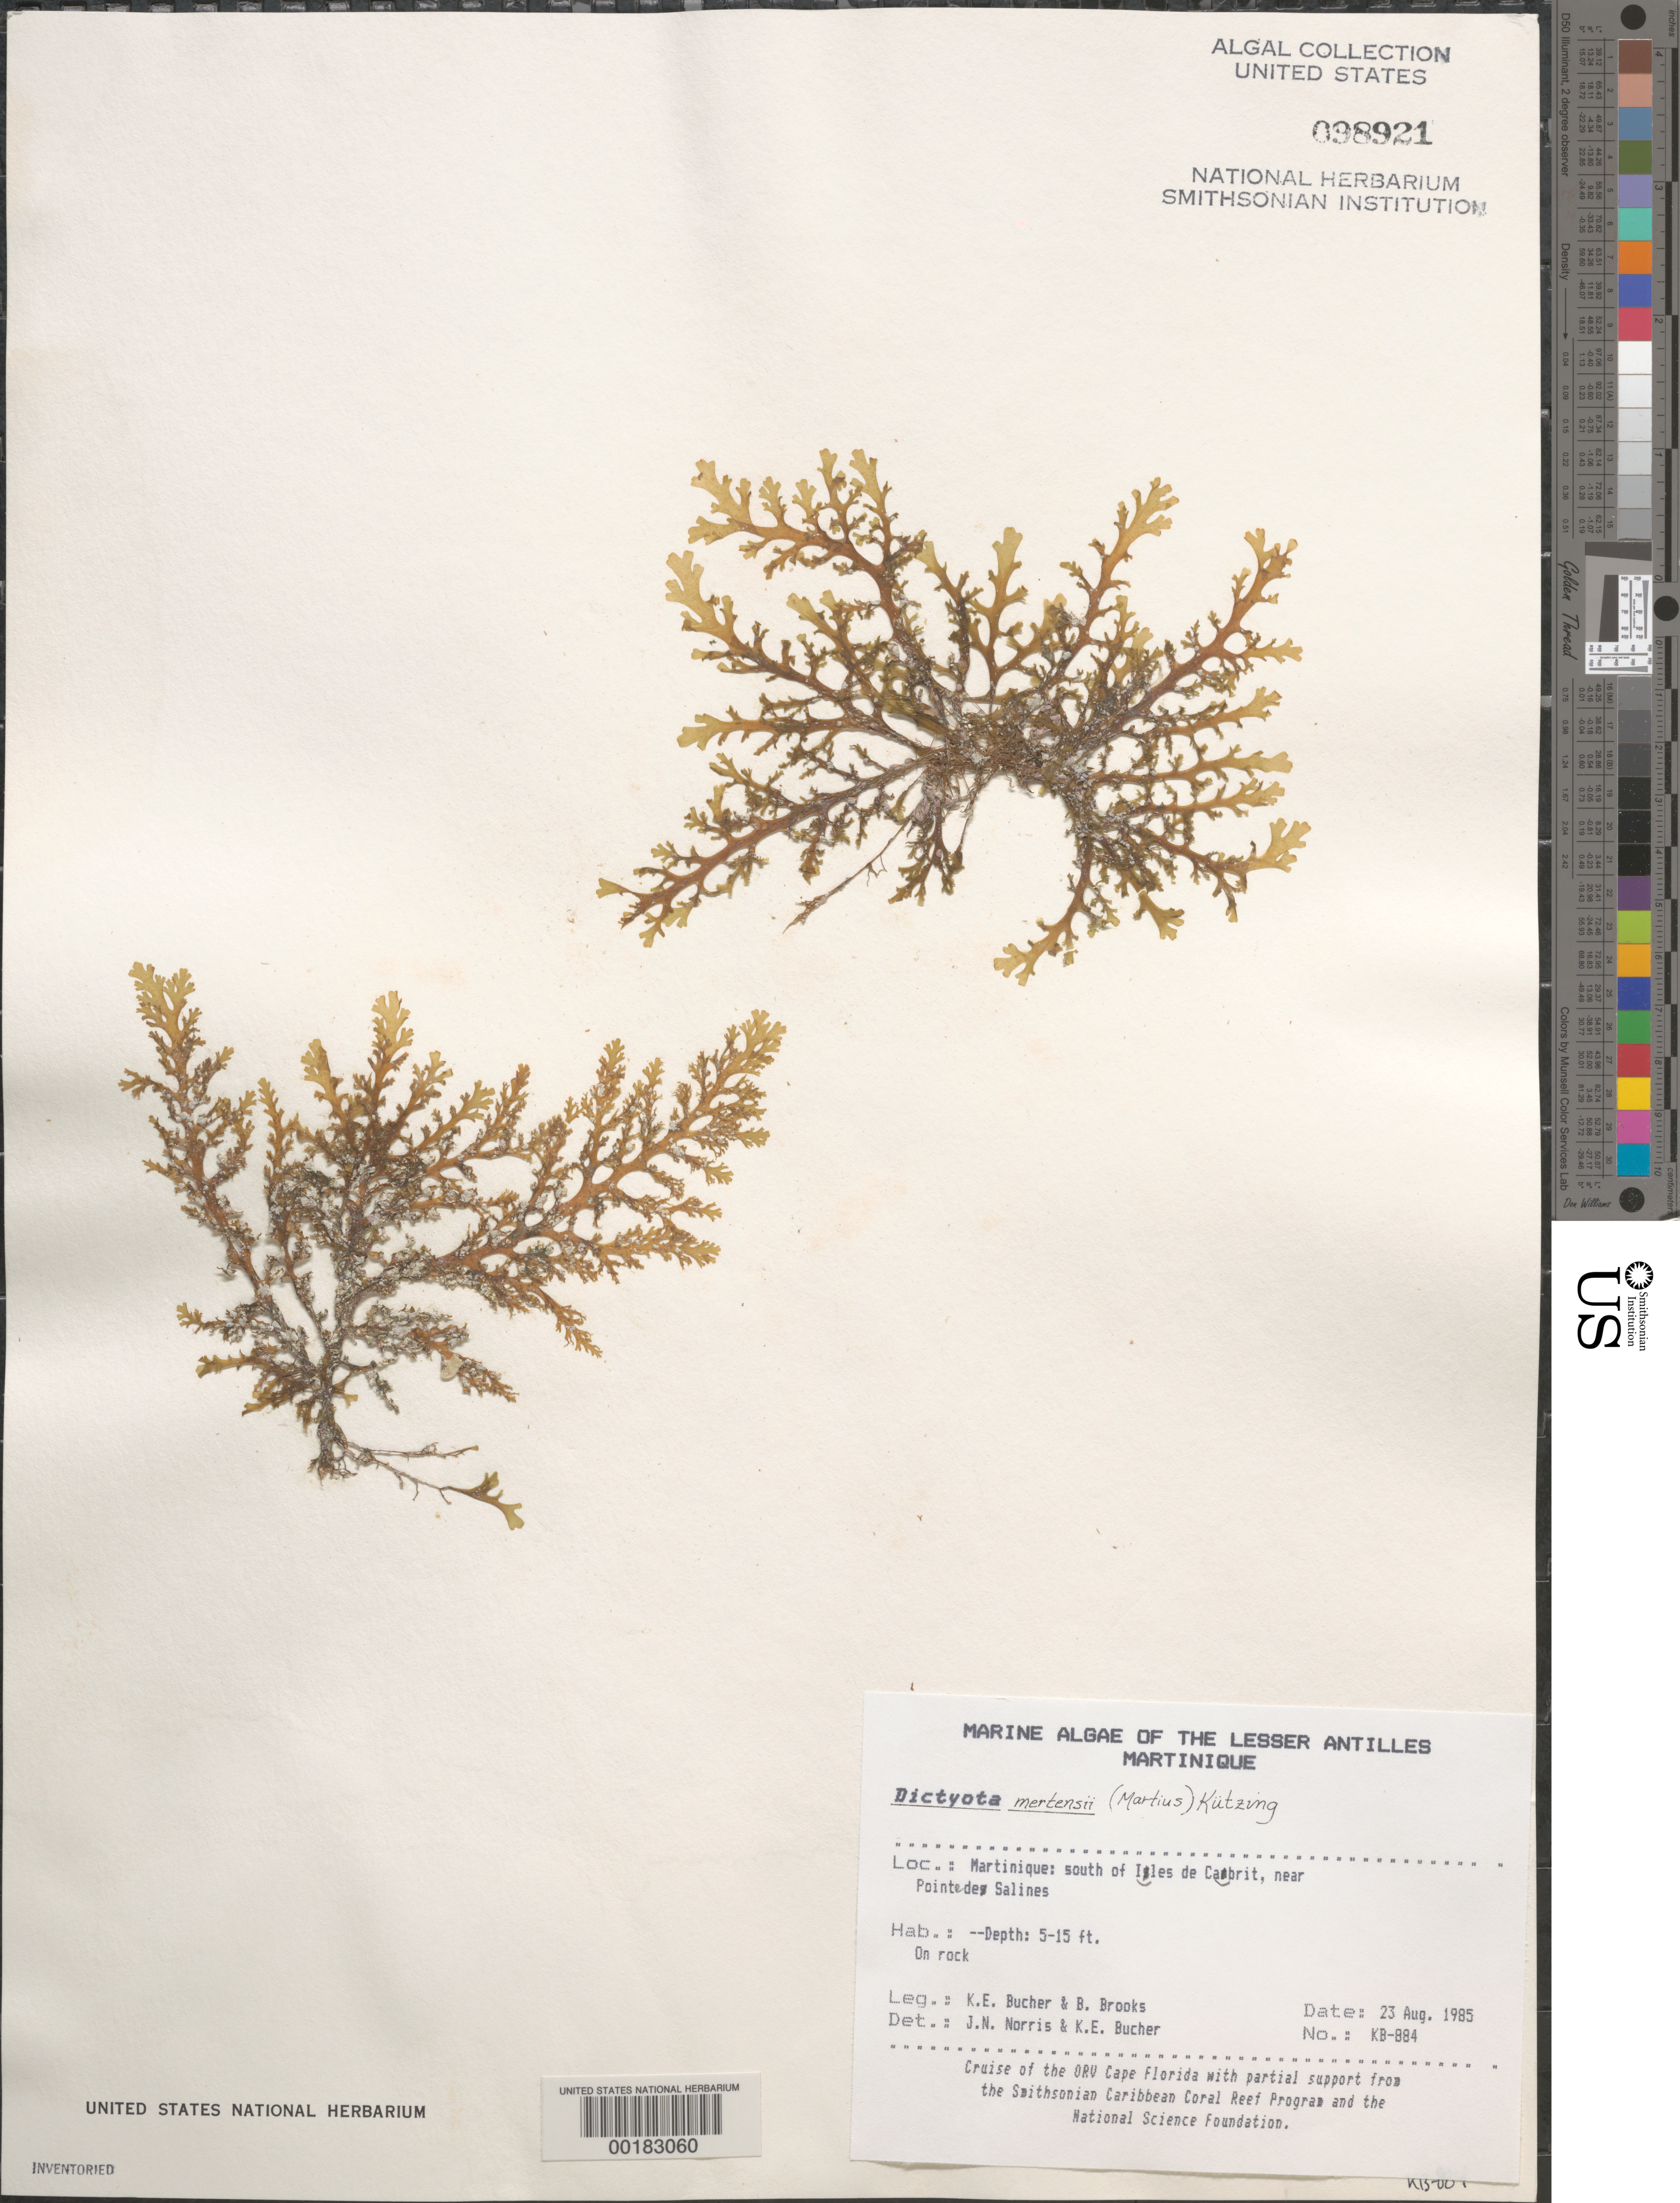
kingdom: Chromista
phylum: Ochrophyta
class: Phaeophyceae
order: Dictyotales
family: Dictyotaceae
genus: Dictyota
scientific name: Dictyota mertensii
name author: (C. Mart.) Kütz.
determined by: Norris, J. N.; Bucher, K. E.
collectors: K. E. Bucher & B. Brooks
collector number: Kb-884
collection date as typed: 23 Aug 1985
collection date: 1985-08-23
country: Martinique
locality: South of Iles de Cabrit, near Pointe de Salines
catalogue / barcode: US 98921